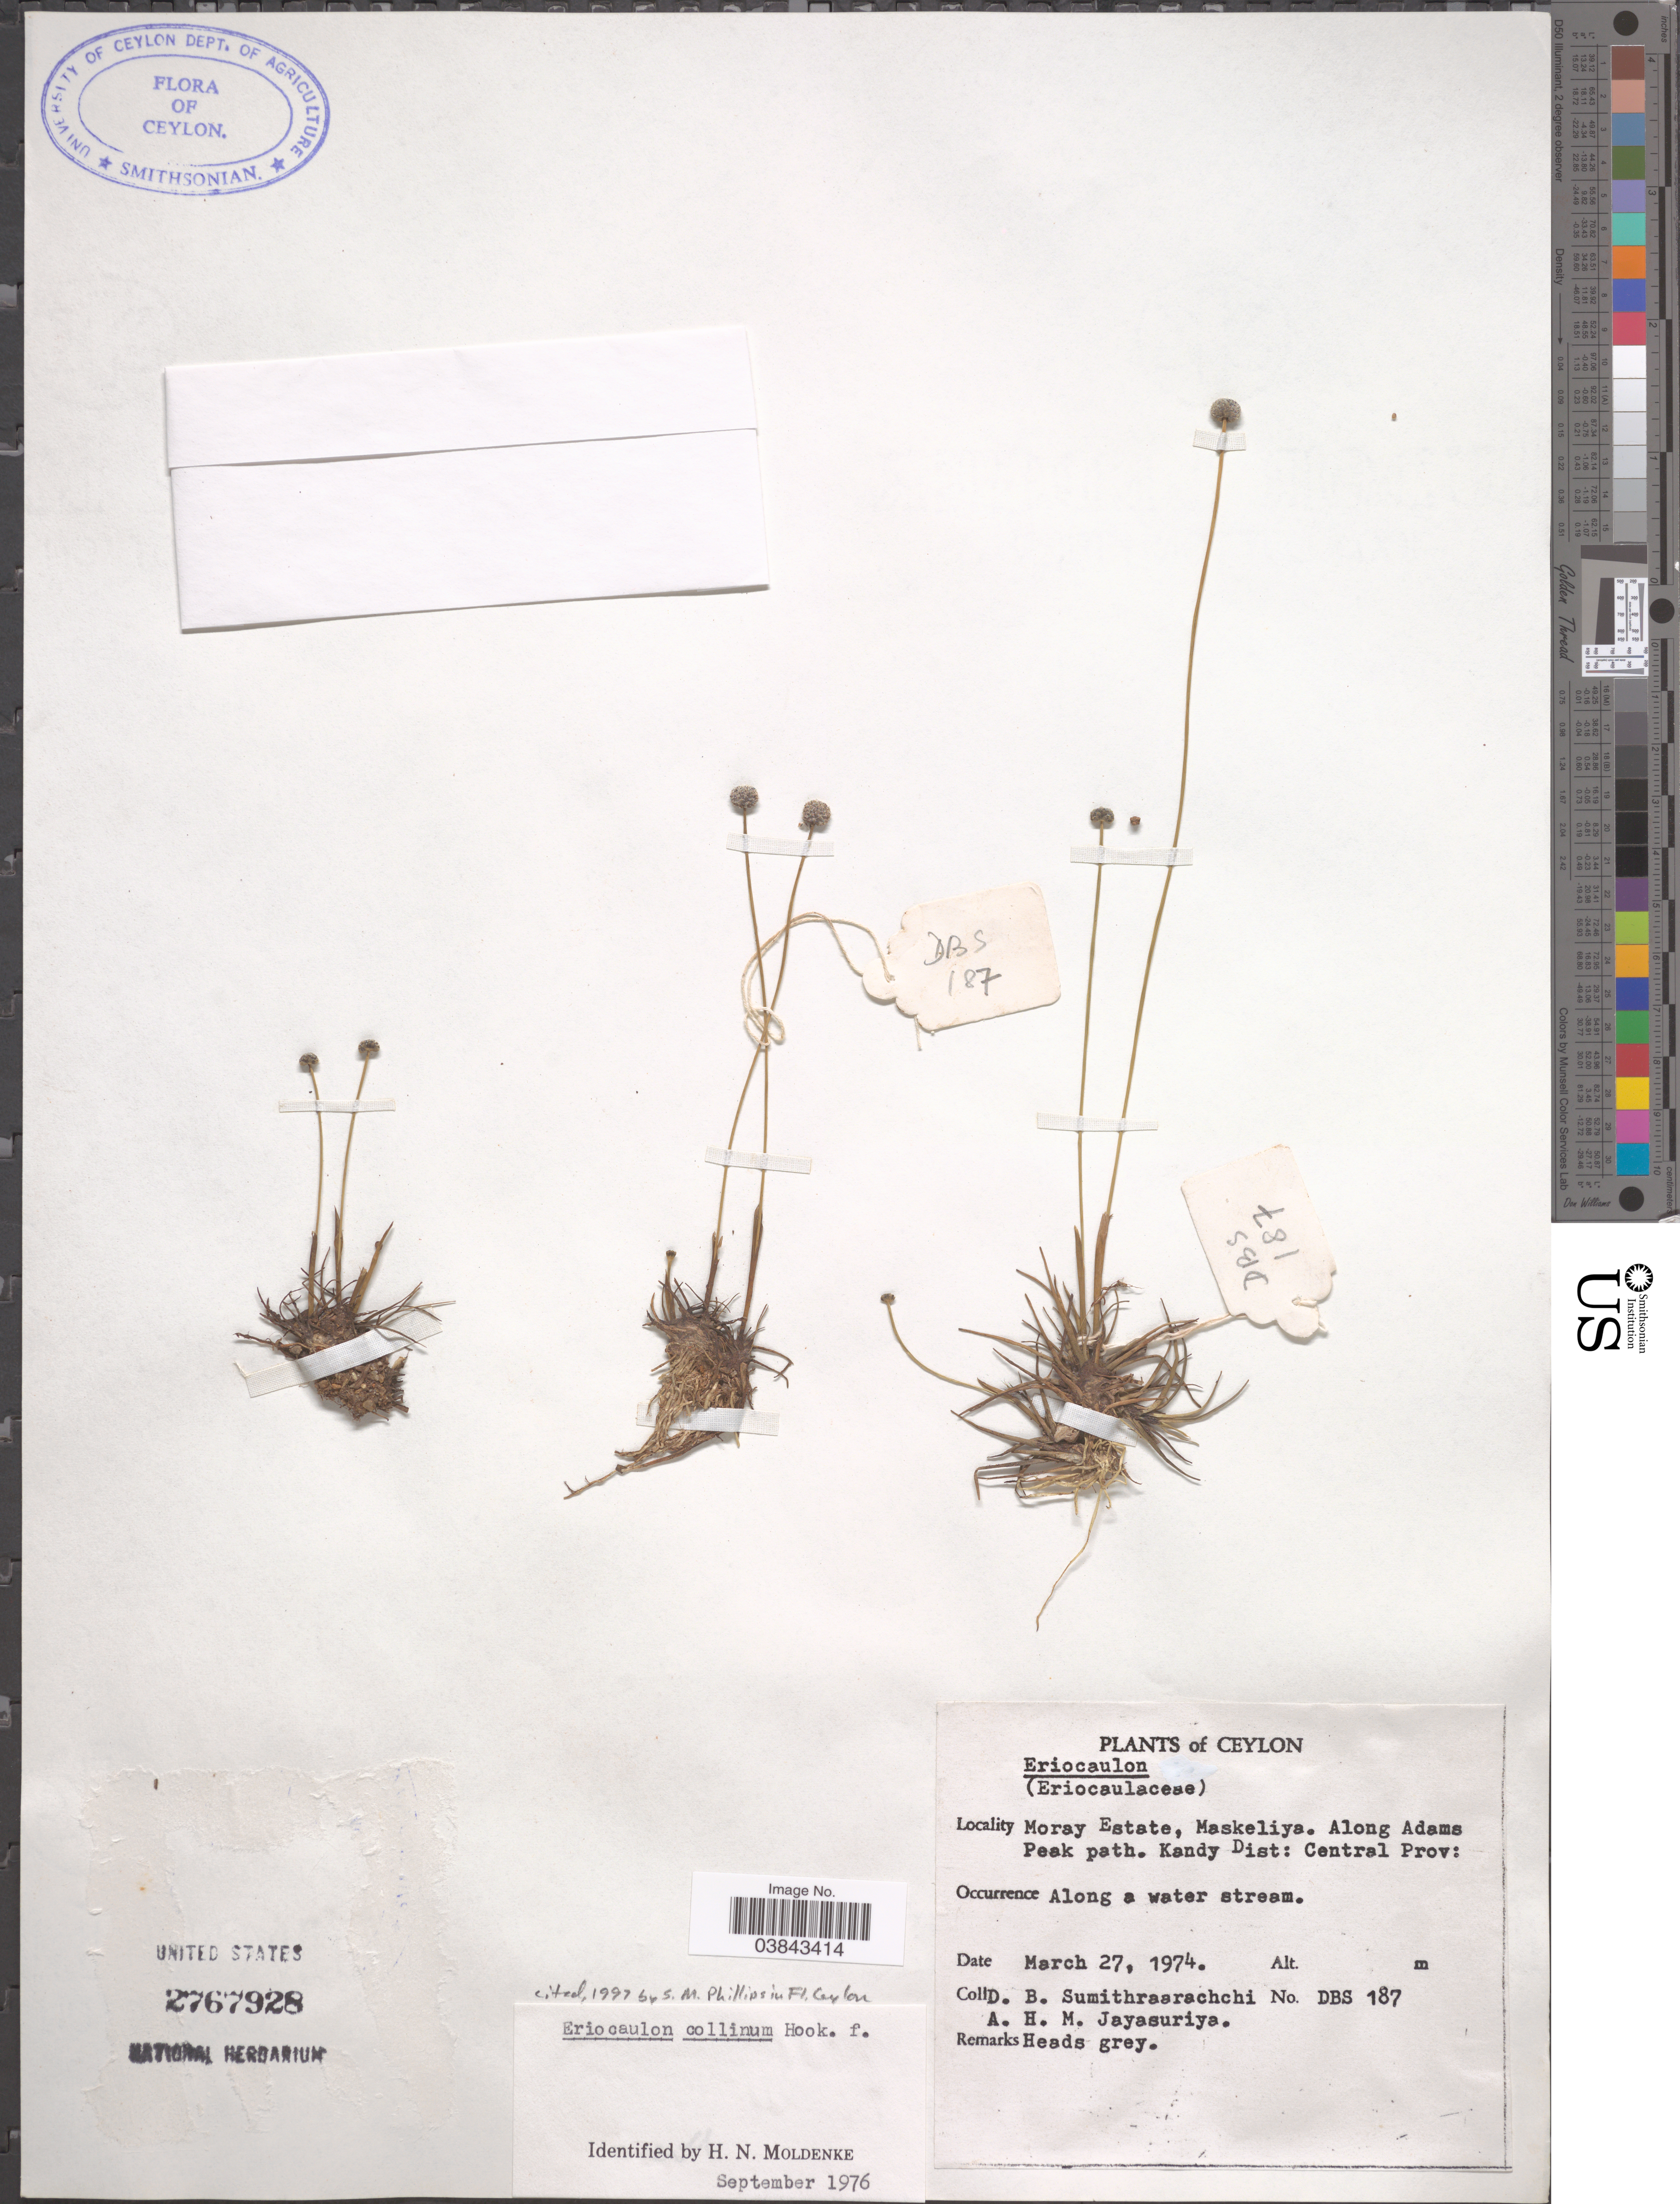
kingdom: Plantae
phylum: Tracheophyta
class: Liliopsida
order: Poales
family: Eriocaulaceae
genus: Eriocaulon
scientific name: Eriocaulon collinum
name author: Hook. f.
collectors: D. B. Sumithraarachchi & A. H. Jayasuriya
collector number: DBS 187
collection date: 1974-03-27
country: Sri Lanka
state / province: Central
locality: Ceylon. Moray Estate, Maskeliya. Along Adams Peak path. Kandy Dist: Central Prov.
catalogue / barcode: US 2767928